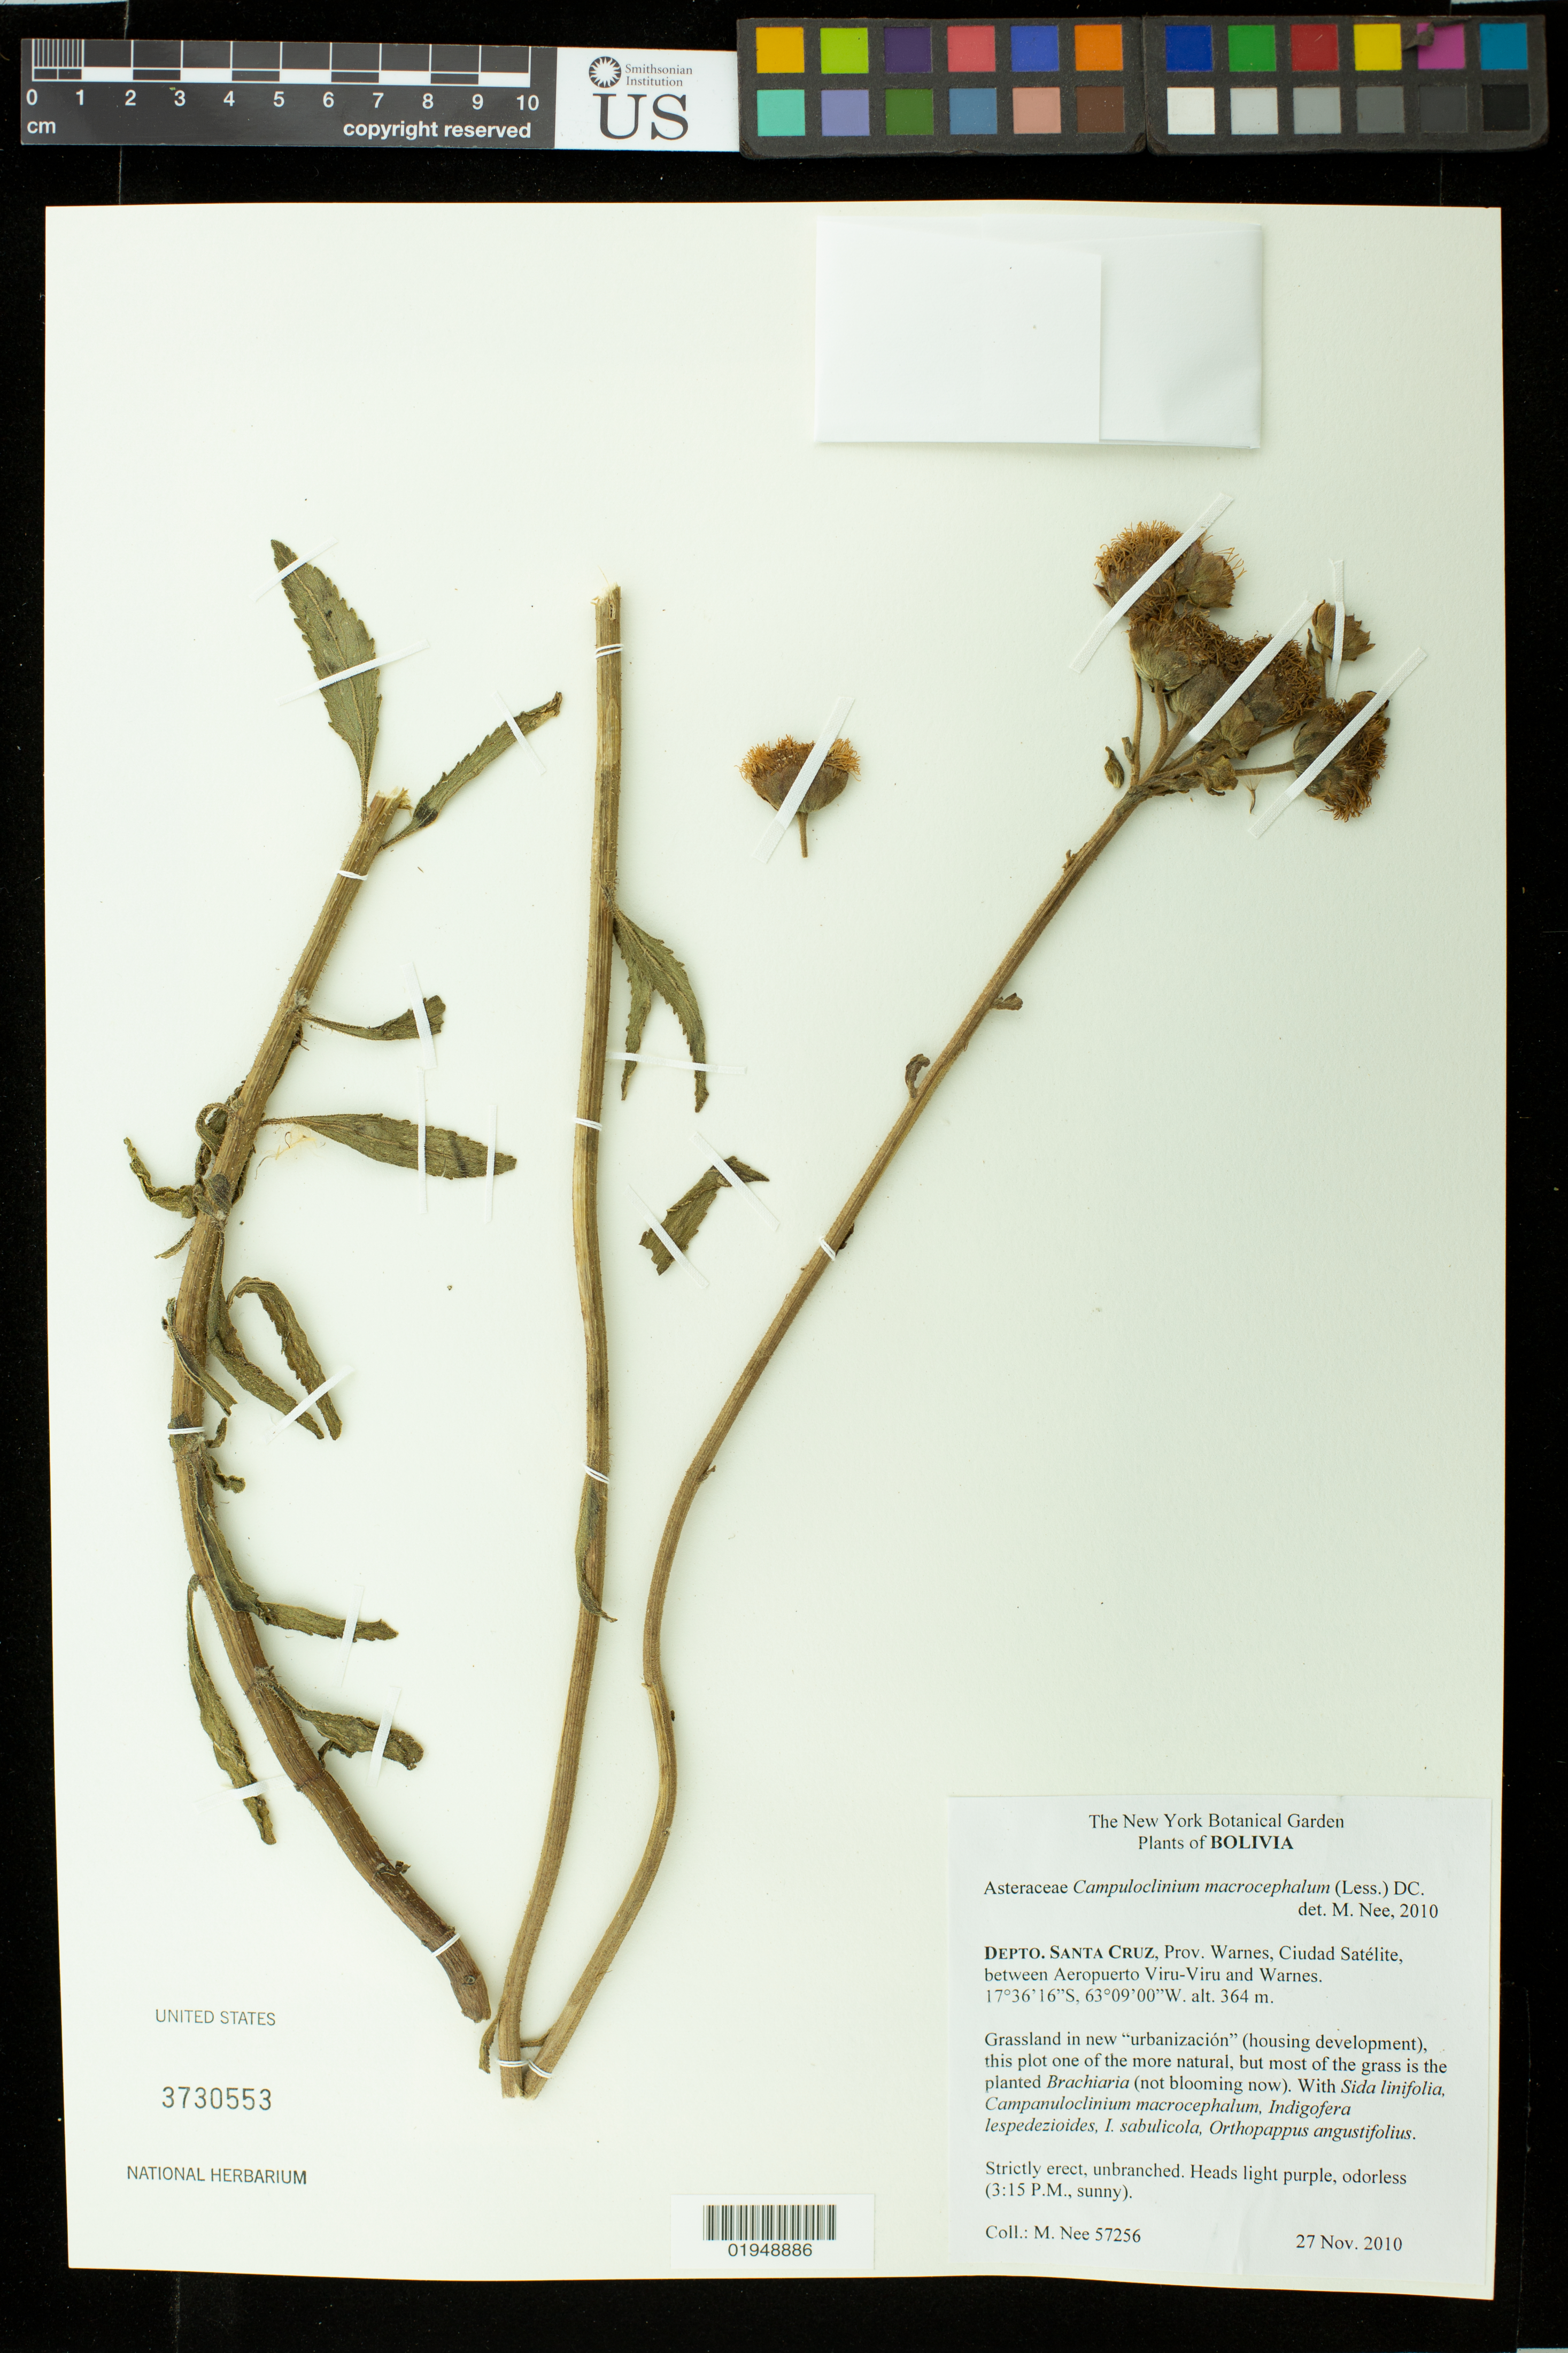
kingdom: Plantae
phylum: Tracheophyta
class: Magnoliopsida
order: Asterales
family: Asteraceae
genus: Campuloclinium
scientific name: Campuloclinium macrocephalum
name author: (Less.) DC.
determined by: Nee, M.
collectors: M. Nee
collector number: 57256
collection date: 2010-11-27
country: Bolivia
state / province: Santa Cruz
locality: Depto. Santa Cruz, Prov. Warnes, Ciudad Satelite, between Aeropuerto Viru-Viru and Warnes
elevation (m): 364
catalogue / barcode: US 3730553